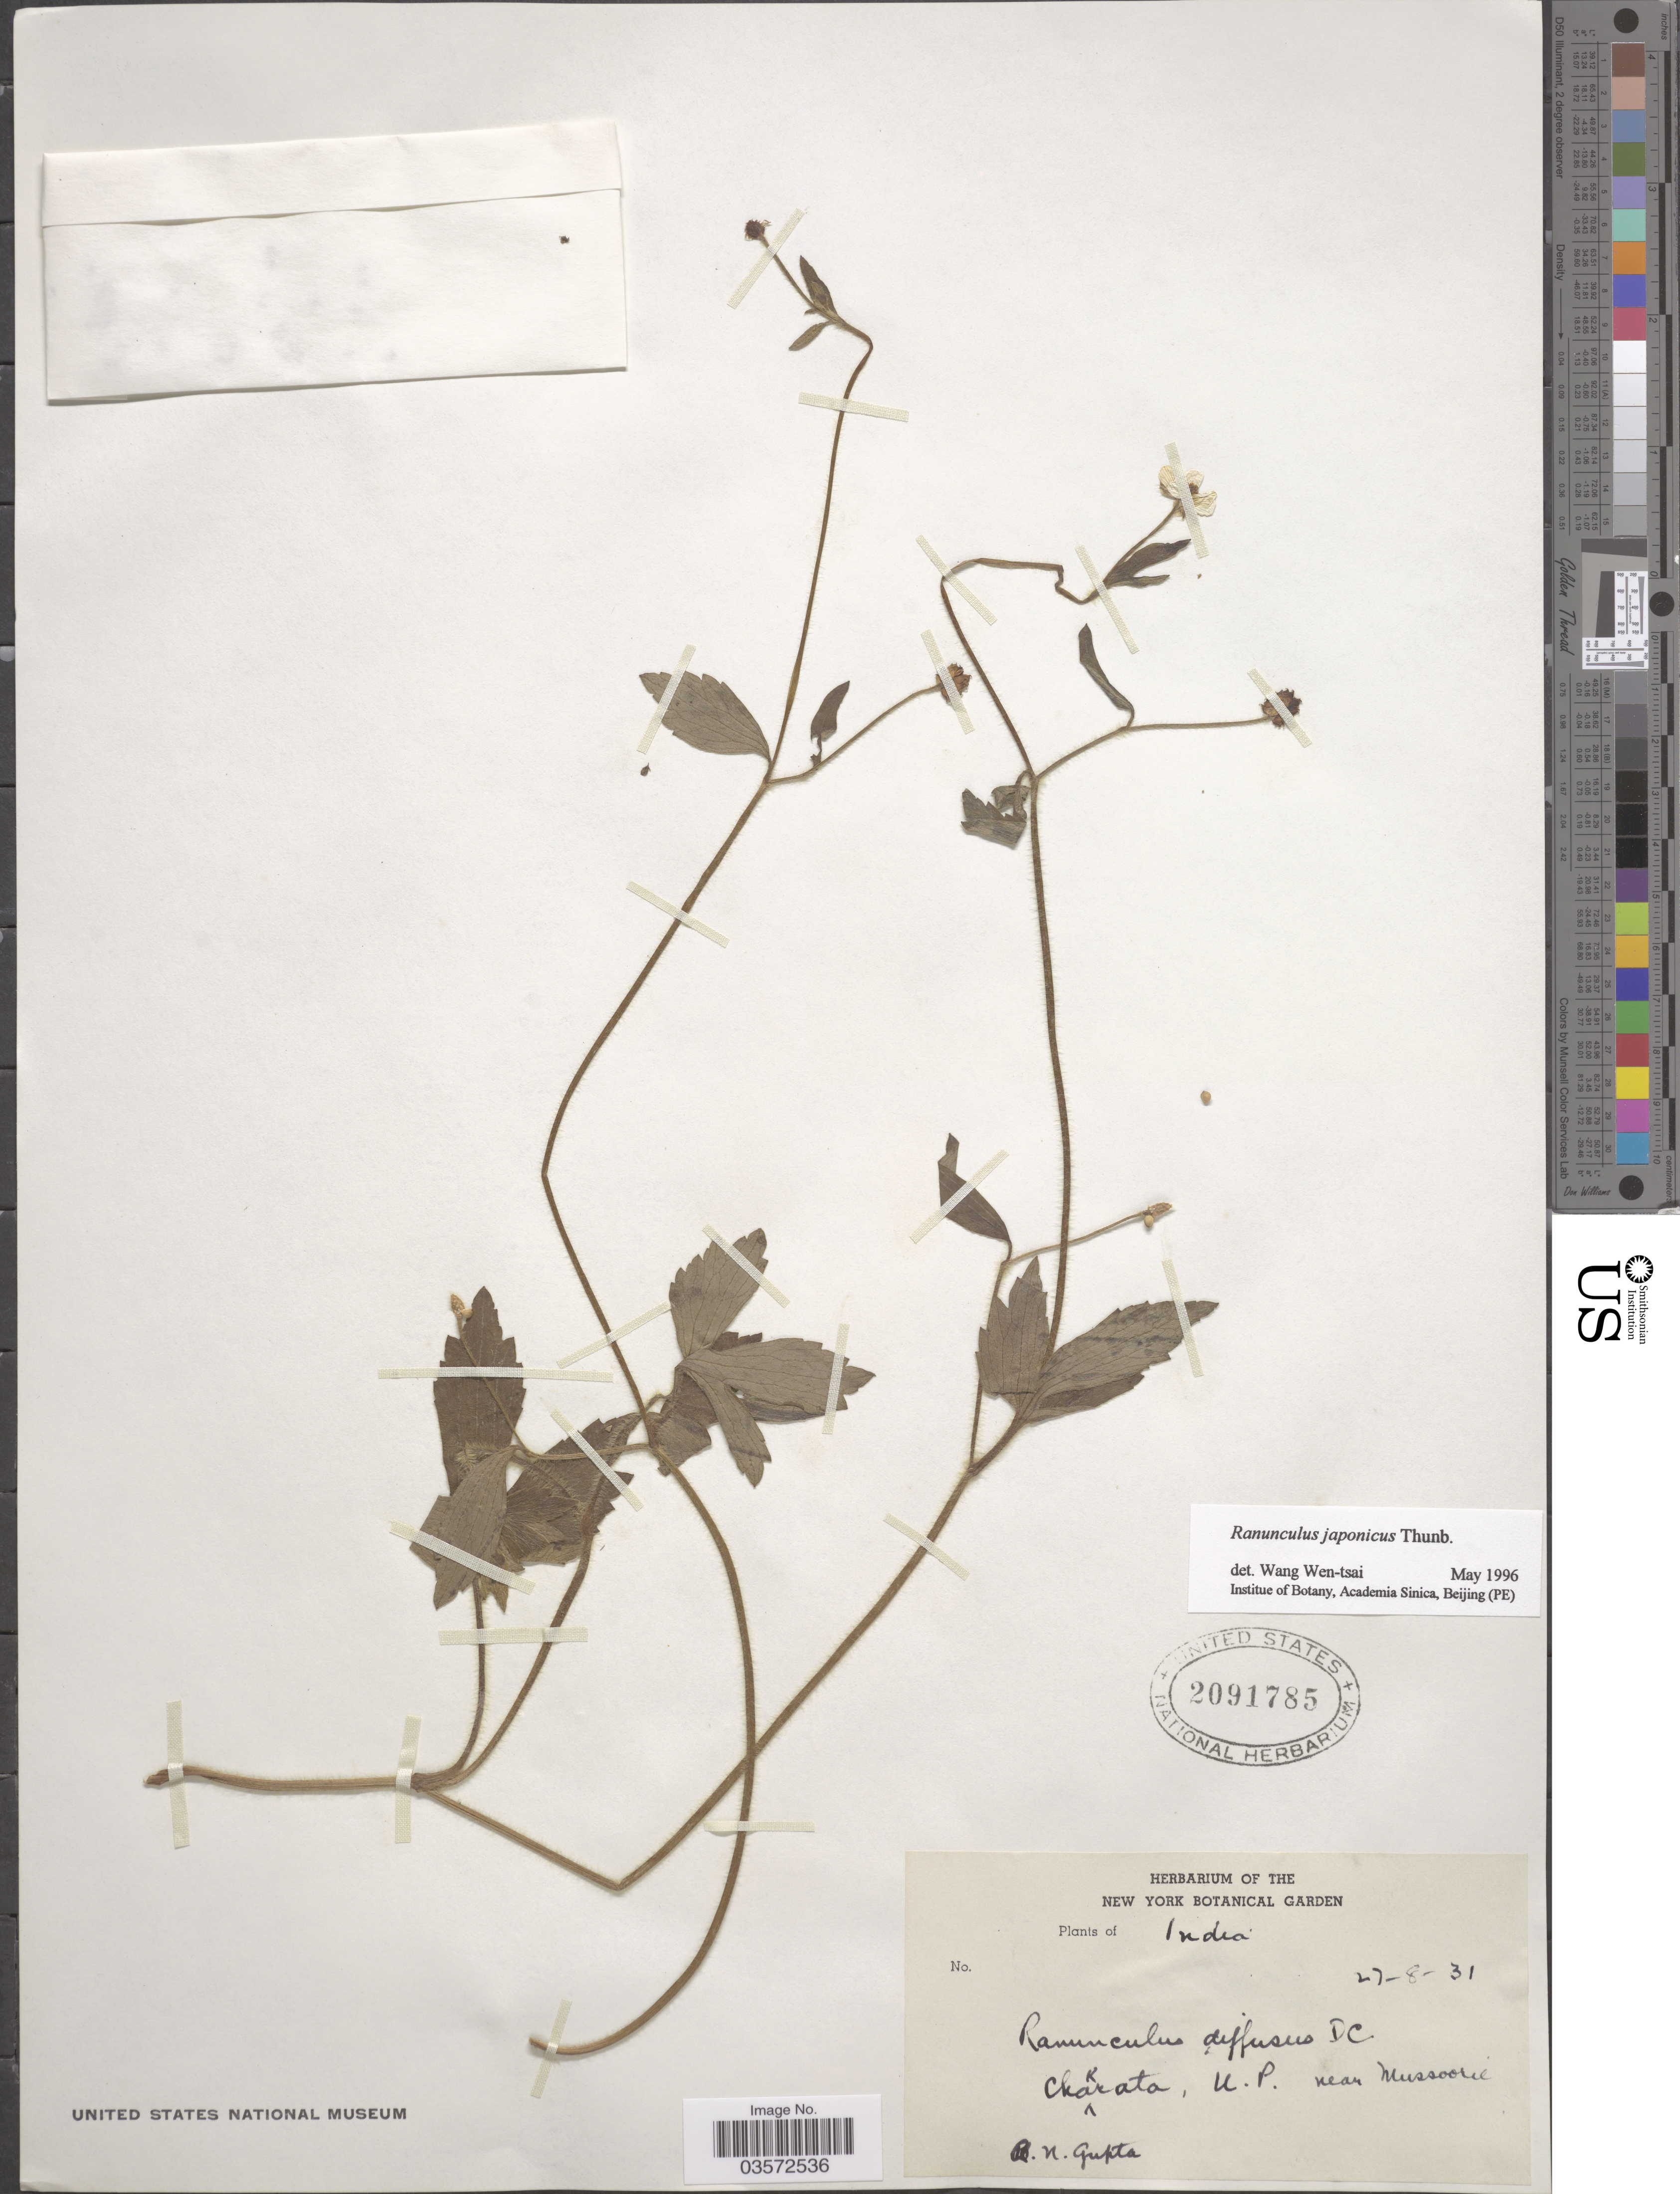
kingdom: Plantae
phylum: Tracheophyta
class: Magnoliopsida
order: Ranunculales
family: Ranunculaceae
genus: Ranunculus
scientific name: Ranunculus japonicus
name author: Thunb.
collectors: A. Gupta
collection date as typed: Transcribed d/m/y: 27/8/31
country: India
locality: Chakrata, U.P. near Mussoorie.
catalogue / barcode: US 2091785